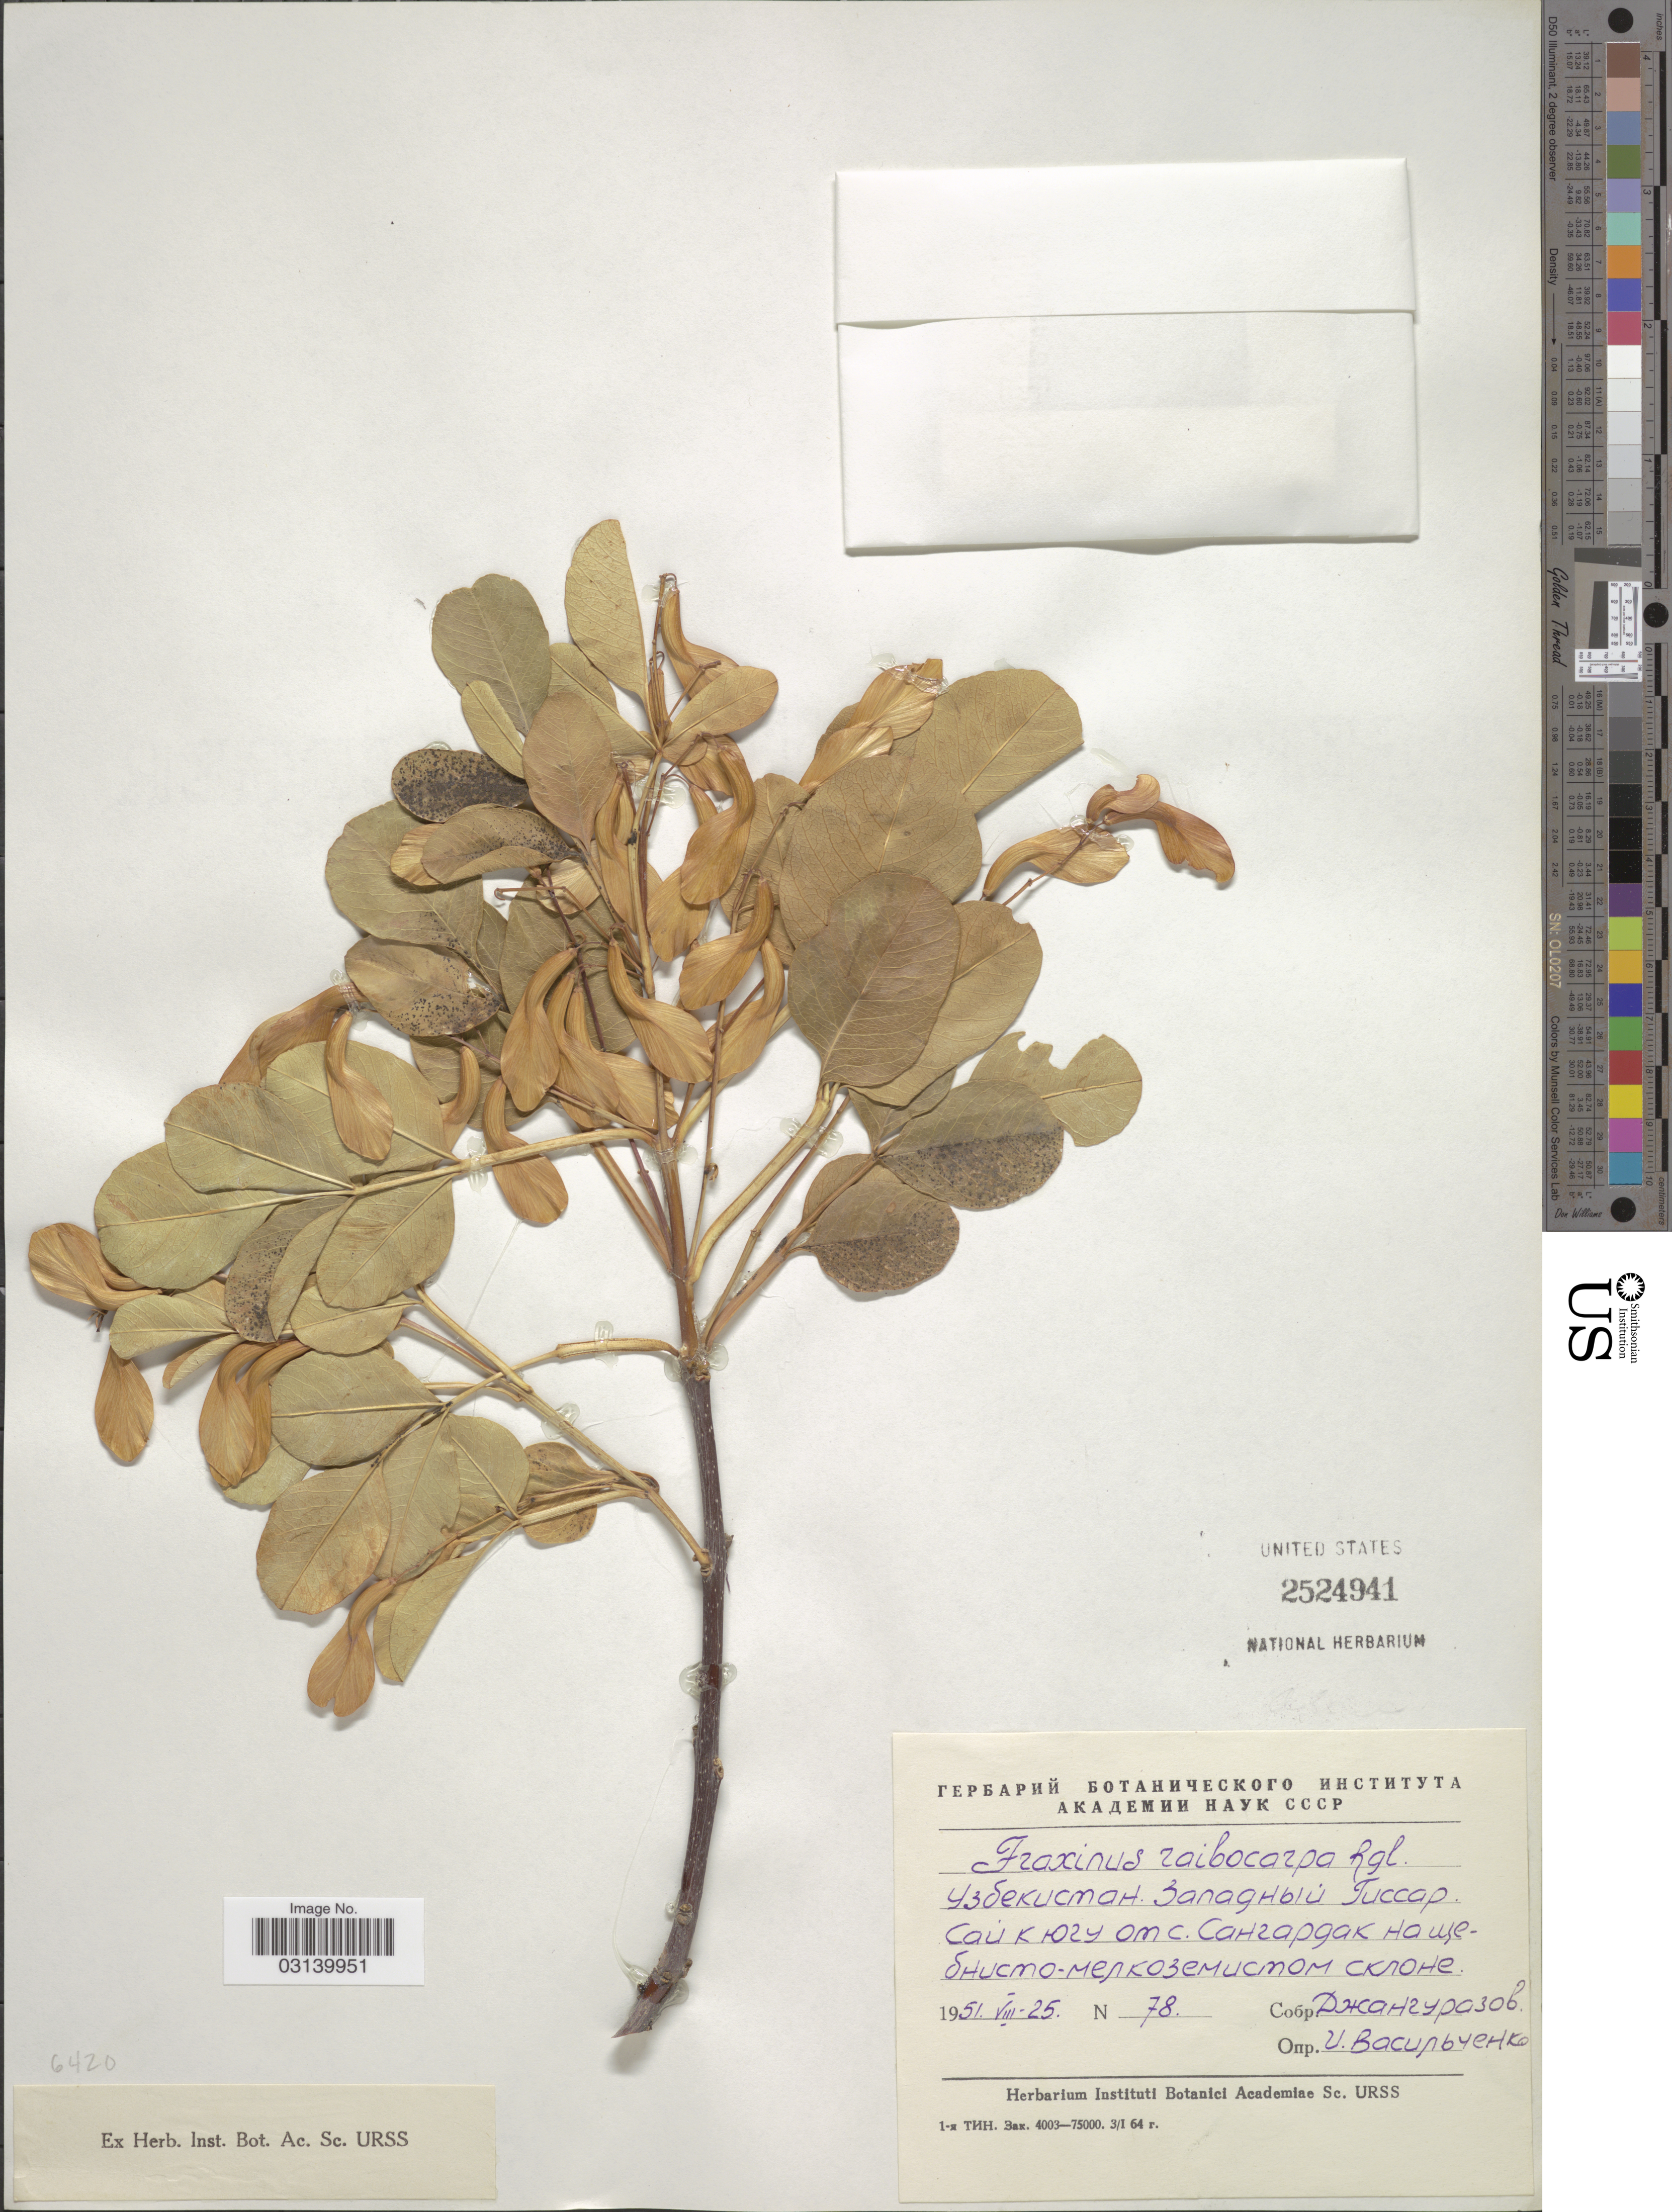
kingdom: Plantae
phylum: Tracheophyta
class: Magnoliopsida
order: Lamiales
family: Oleaceae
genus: Fraxinus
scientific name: Fraxinus raibocarpa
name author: Regel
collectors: Dzkangurazov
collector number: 78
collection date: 1951-08-25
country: Uzbekistan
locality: Western part of Gissar Range, S of Village Sangardak.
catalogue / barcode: US 2524941